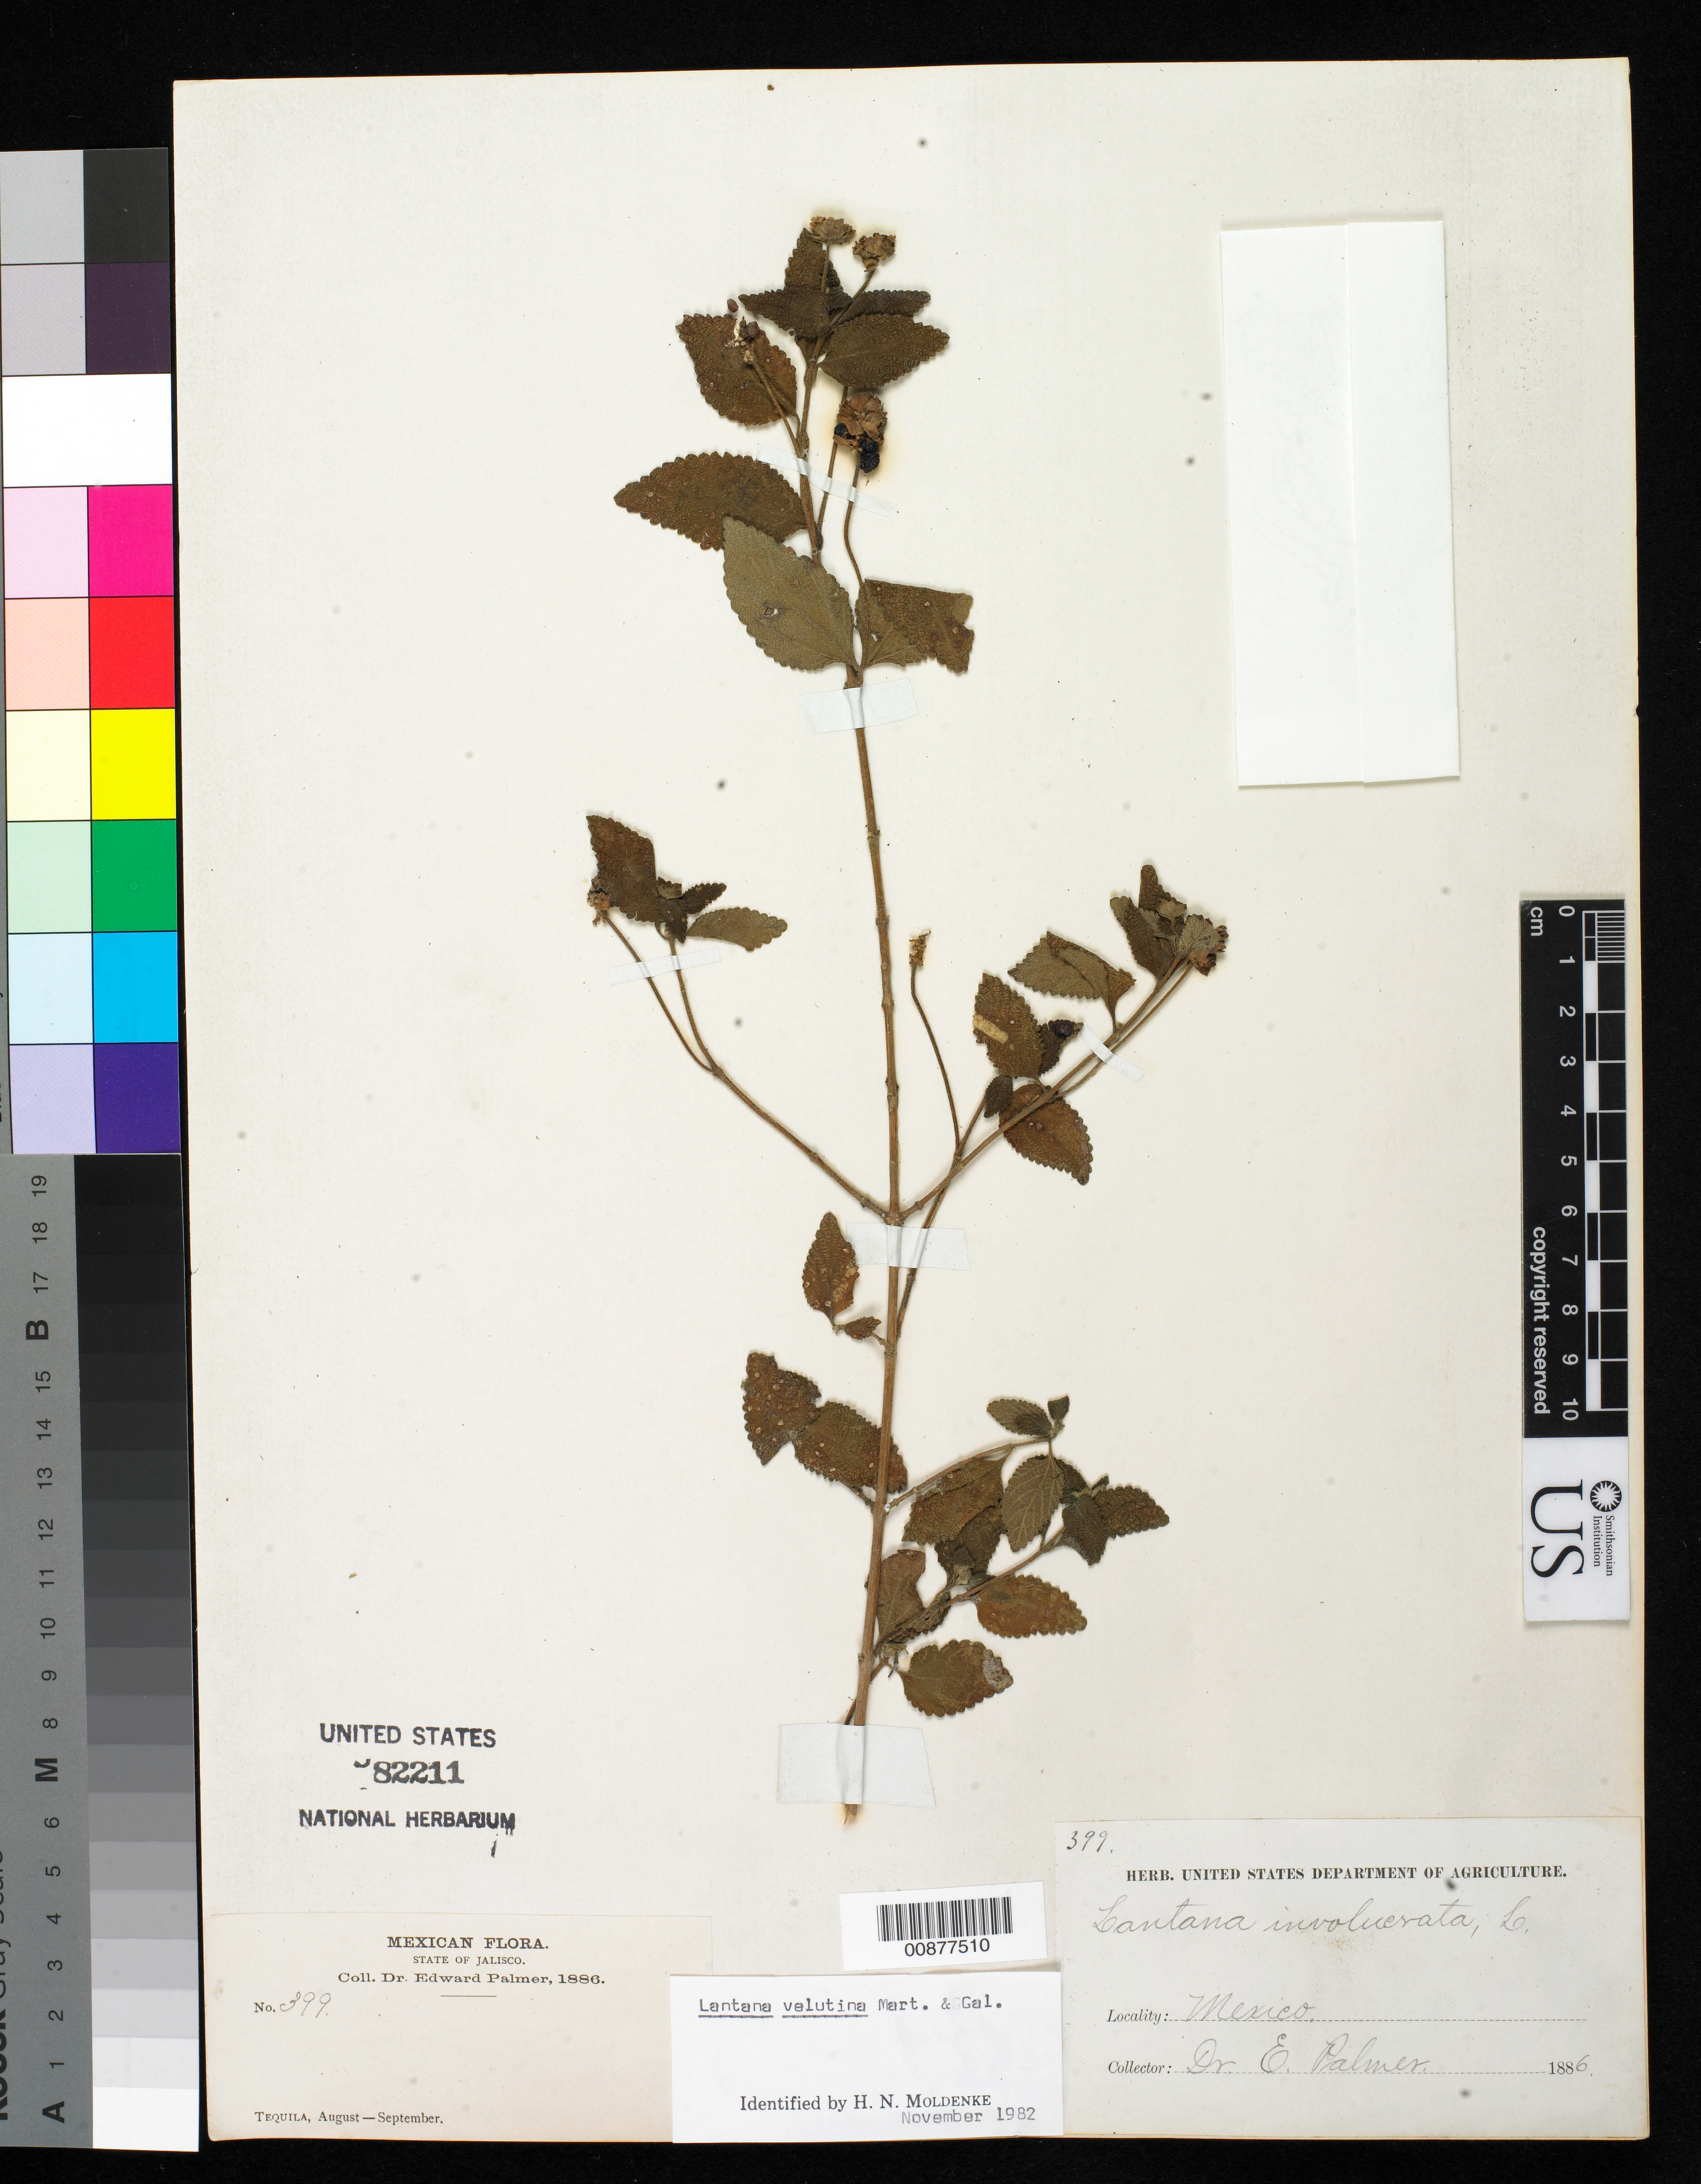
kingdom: Plantae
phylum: Tracheophyta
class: Magnoliopsida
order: Lamiales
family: Verbenaceae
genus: Lantana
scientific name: Lantana velutina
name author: M. Martens & Galeotti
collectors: E. Palmer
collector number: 399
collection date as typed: Aug 1886 to -- Sep 1886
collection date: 1886-08/1886-09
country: Mexico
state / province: Jalisco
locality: Tequila, Jalisco.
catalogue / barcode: US 82211